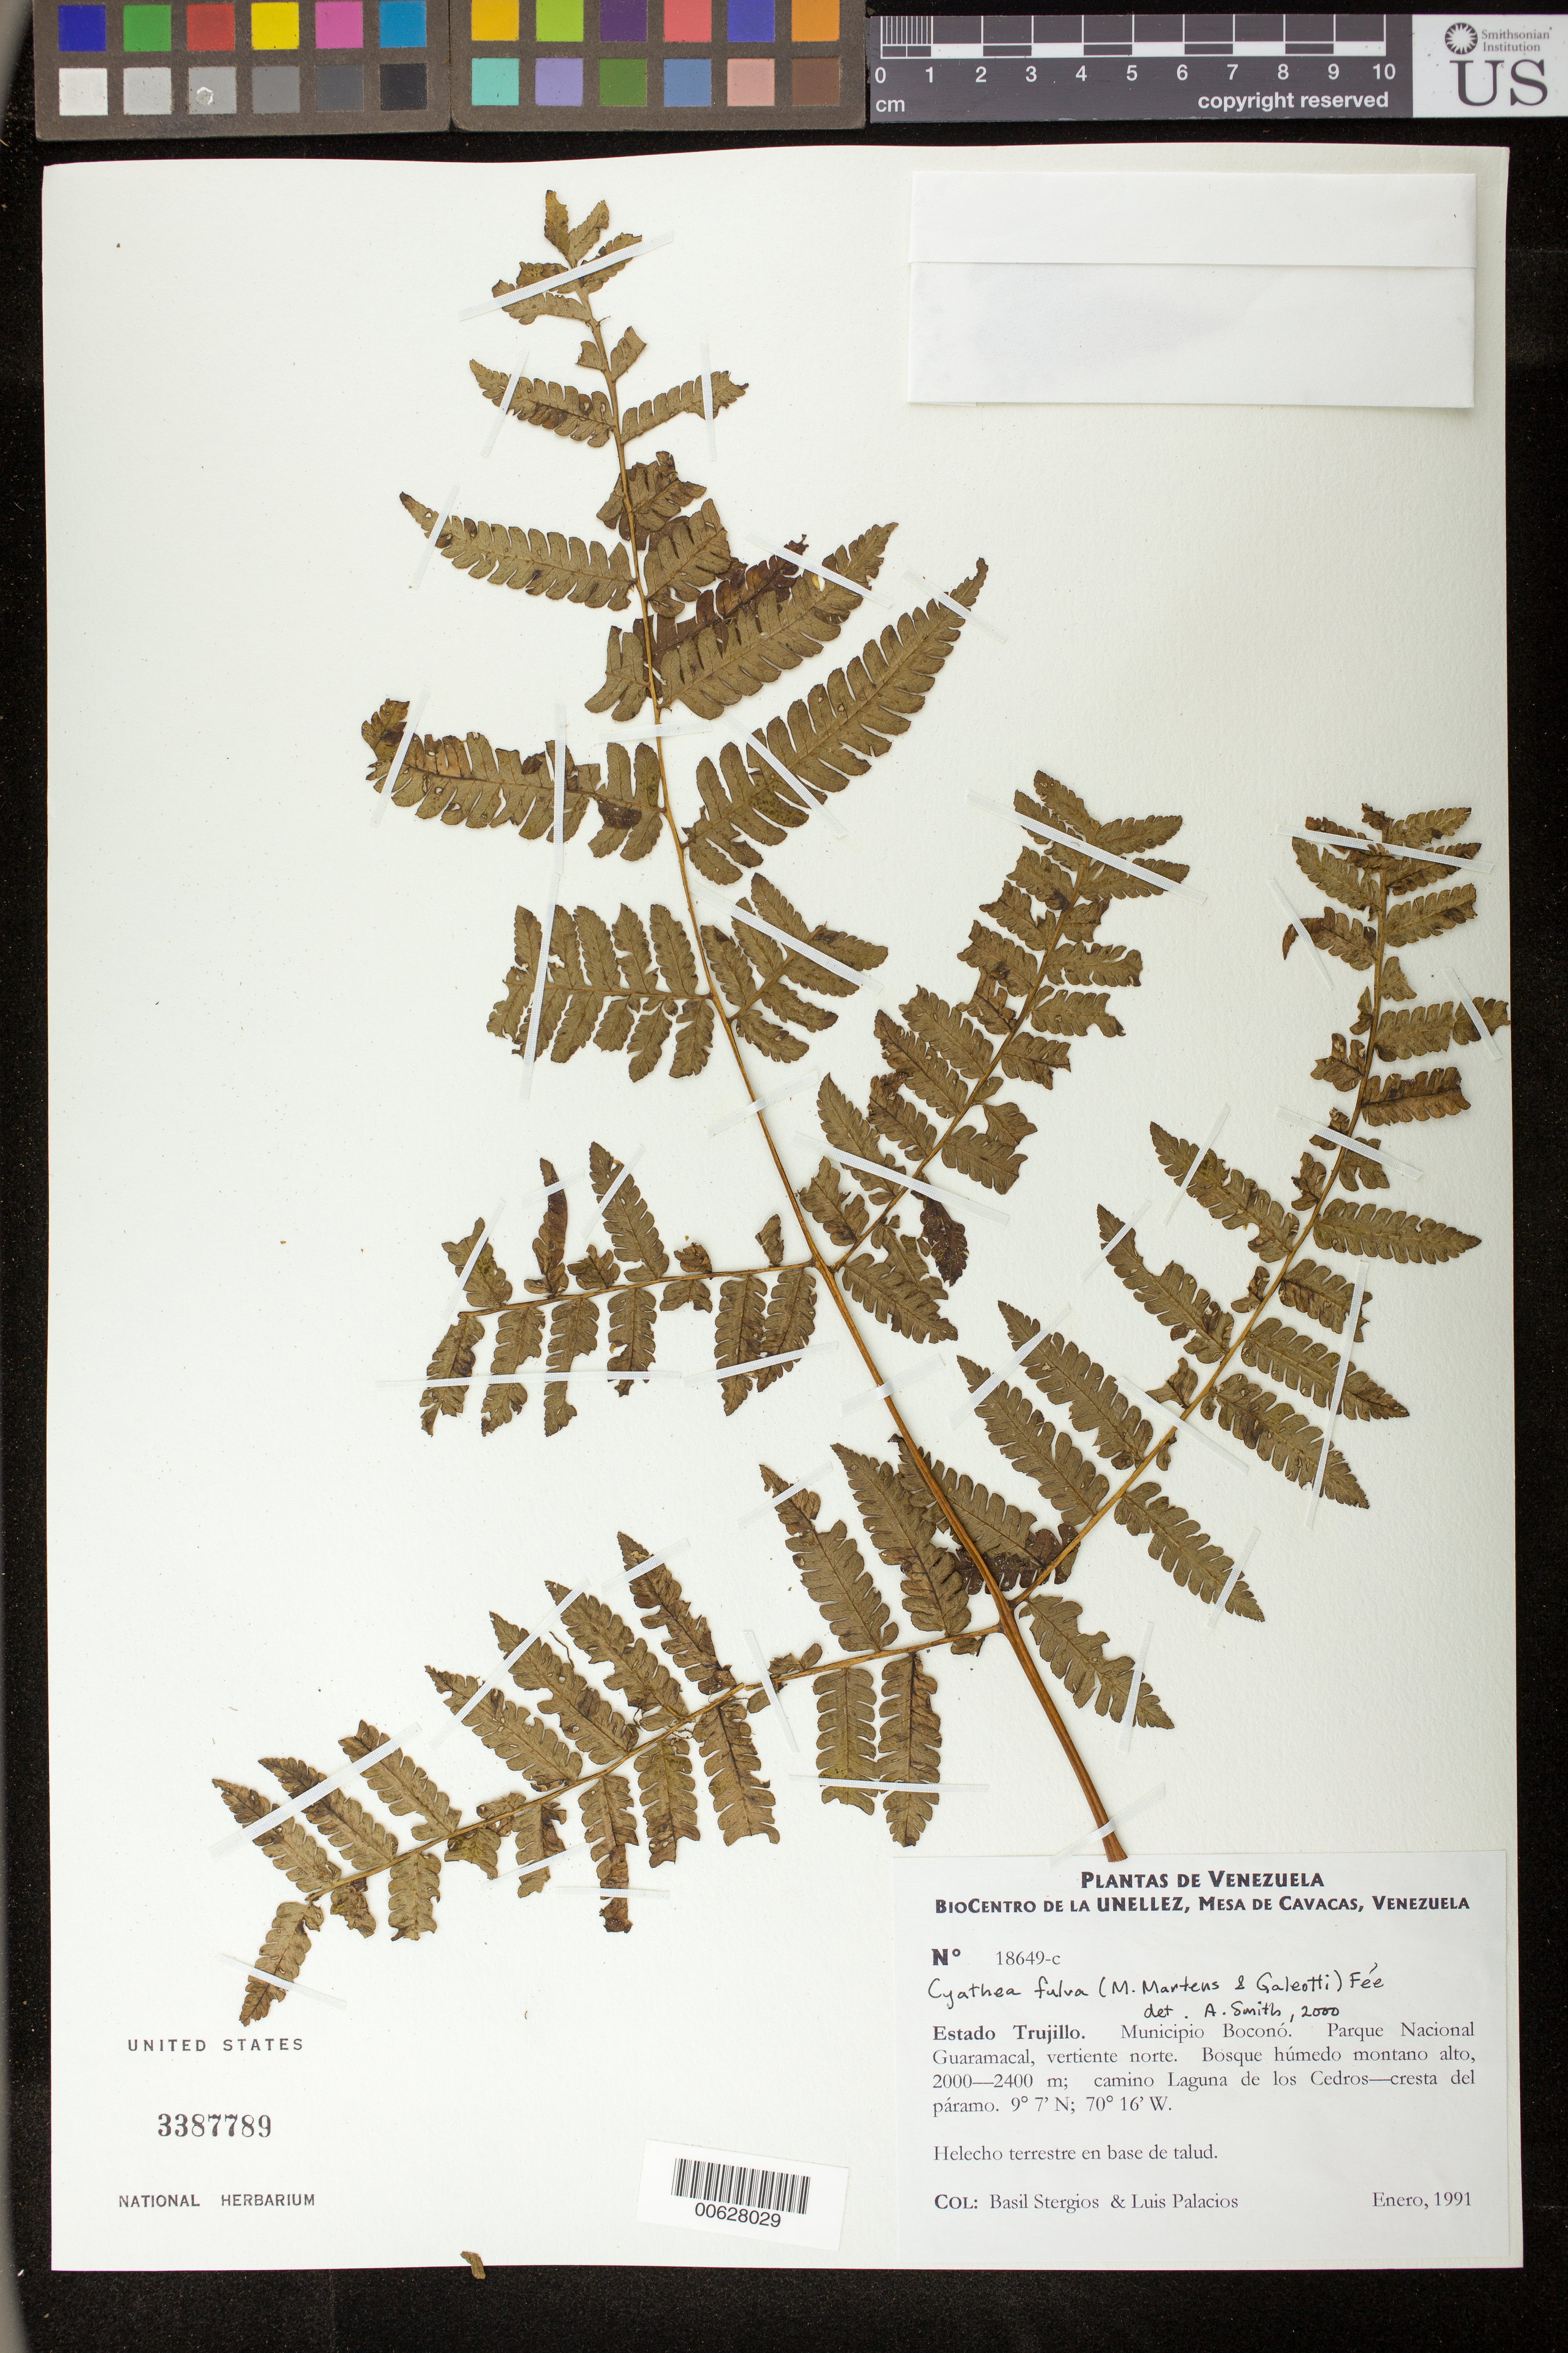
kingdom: Plantae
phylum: Tracheophyta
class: Polypodiopsida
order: Cyatheales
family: Cyatheaceae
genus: Cyathea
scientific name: Cyathea fulva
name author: (M. Martens & Galeotti) Fée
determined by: Smith, Alan R., (UC)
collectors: B. G. Stergios & L. Palacios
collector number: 18649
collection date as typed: Jan 1991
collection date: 1991-01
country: Venezuela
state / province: Trujillo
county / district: Boconó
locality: Parque Nacional Guaramacal, vertiente N, camino laguna de los Cedros-cresta del páramo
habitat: Bosque húmedo montano alto.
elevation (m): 2000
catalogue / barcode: US 3387789